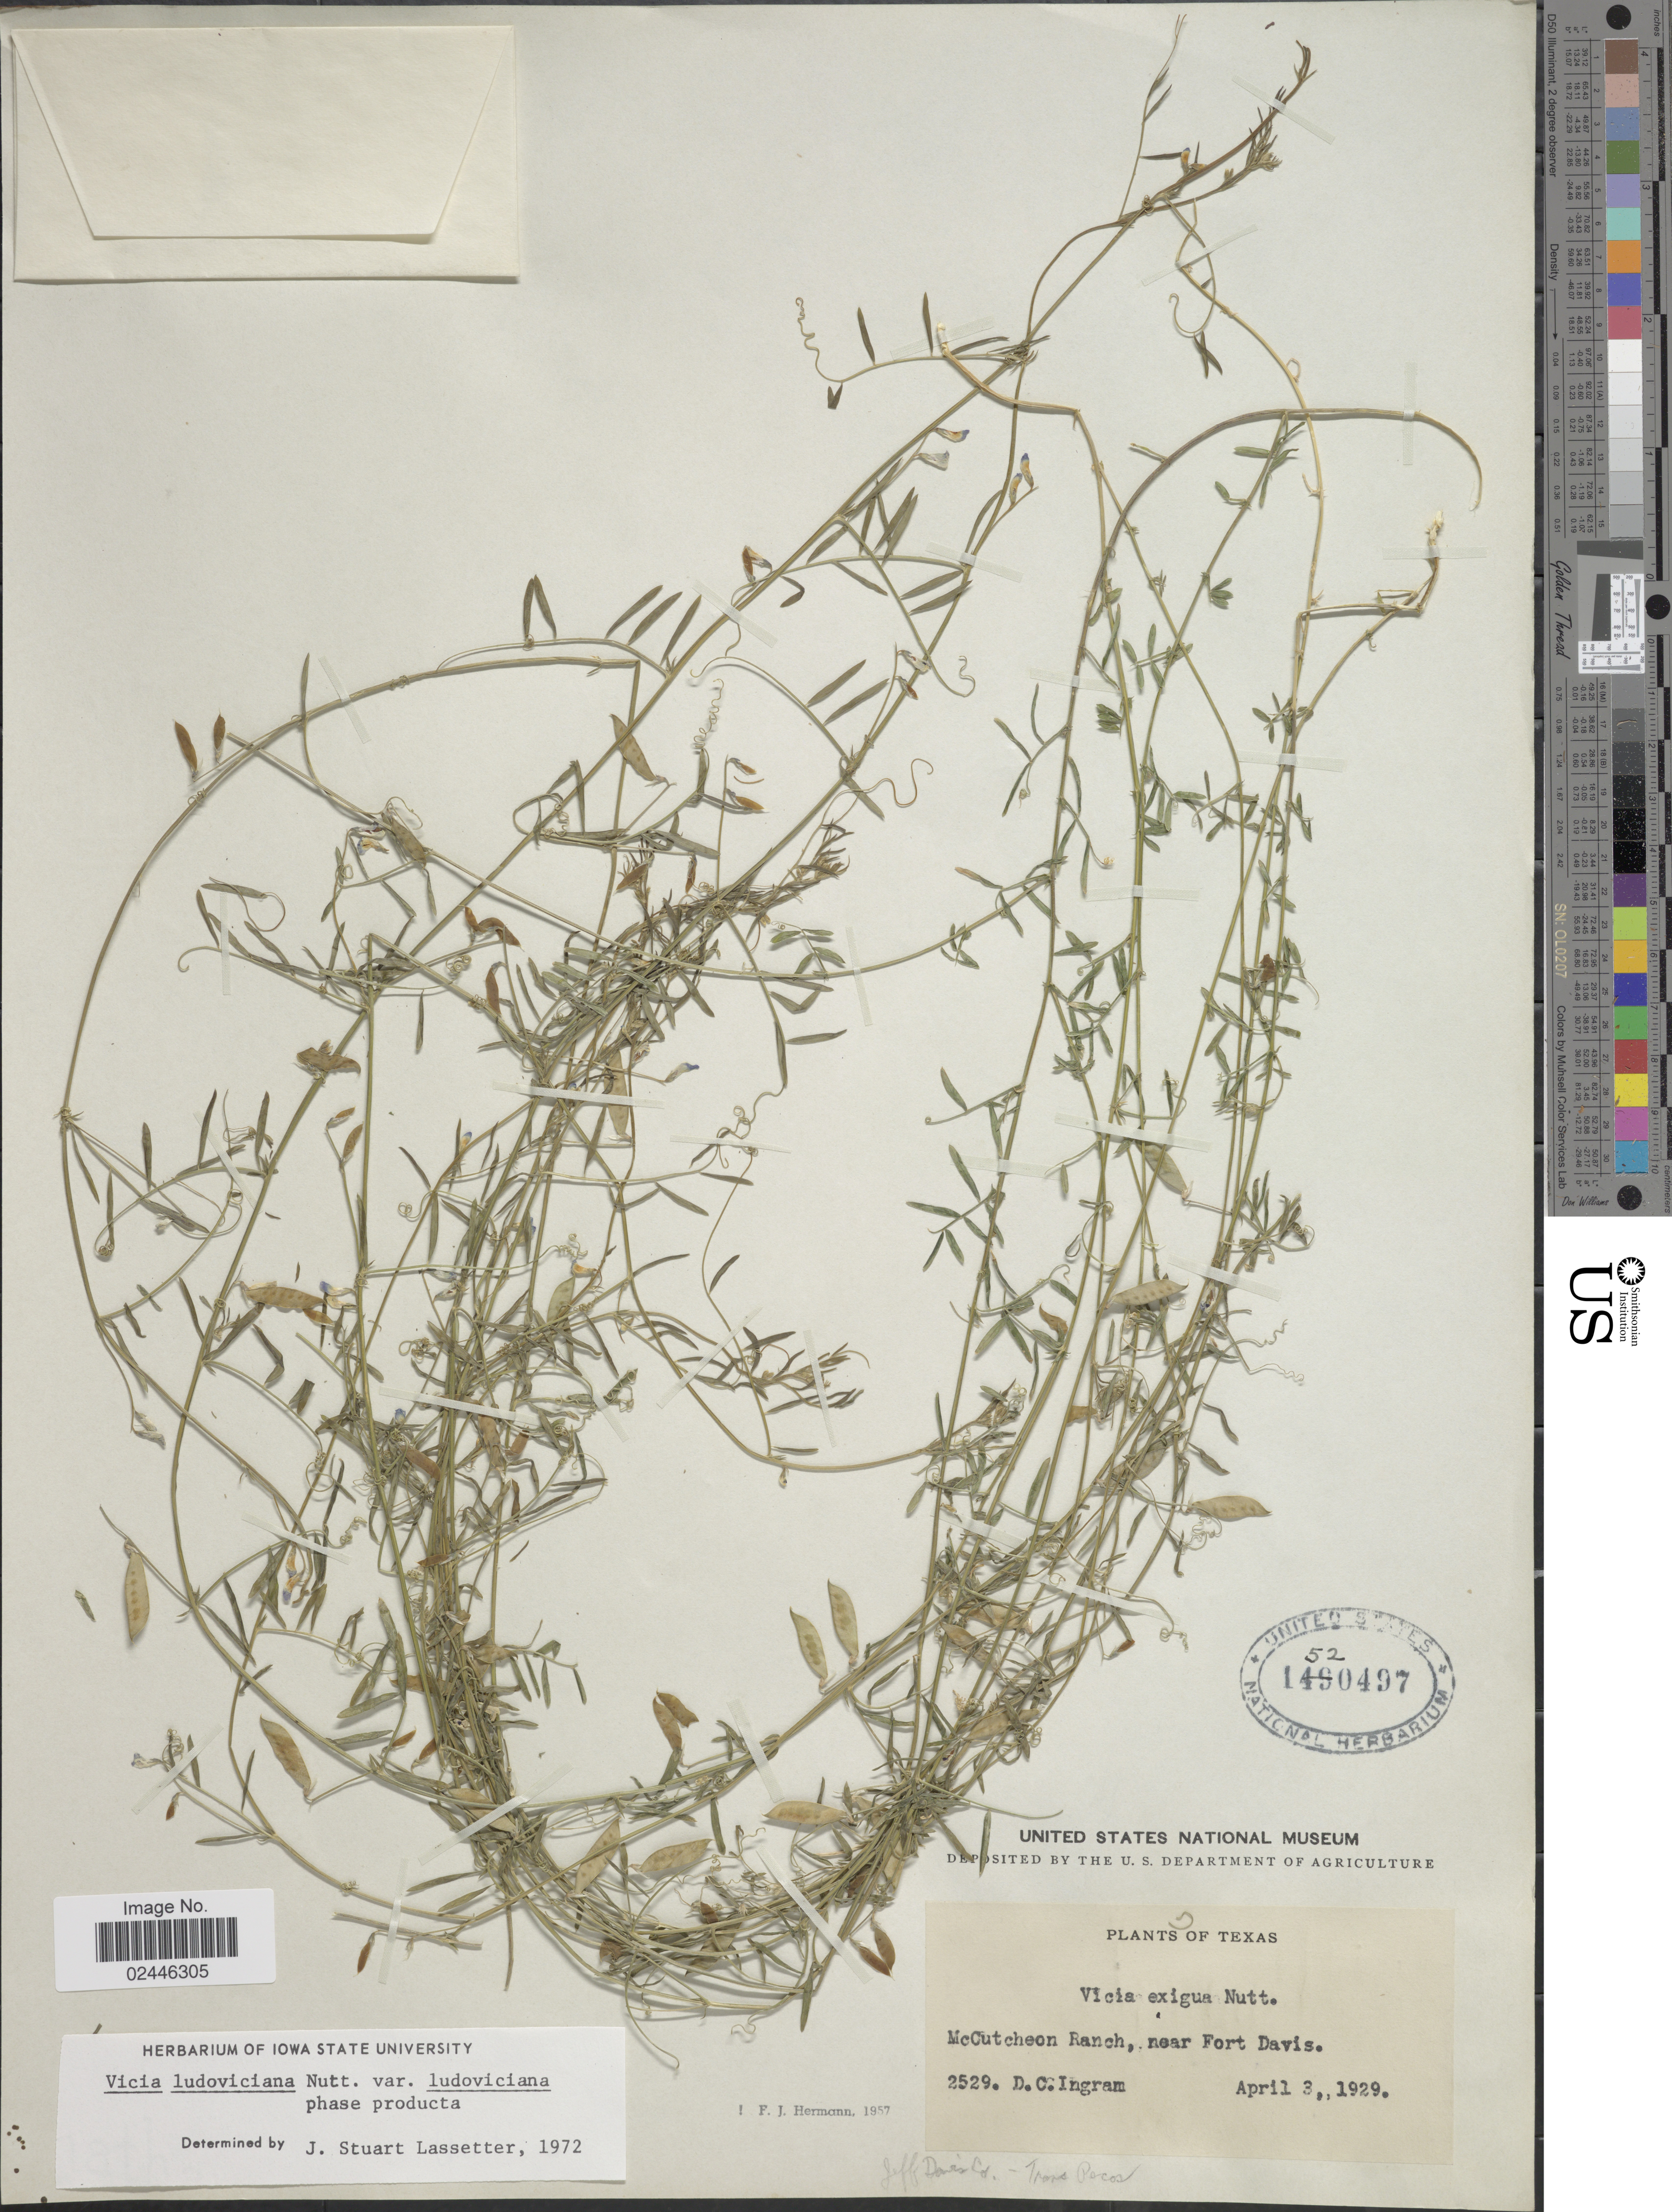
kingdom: Plantae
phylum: Tracheophyta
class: Magnoliopsida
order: Fabales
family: Fabaceae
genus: Vicia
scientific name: Vicia ludoviciana var. ludoviciana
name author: Nutt. ex Torr. & A. Gray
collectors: D. C. Ingram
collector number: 2529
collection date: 1929-04-03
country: United States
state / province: Texas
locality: McCutcheon Ranch, near Fort Davis, Jeff Davis Co. - Trans Pecos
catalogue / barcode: US 1520497